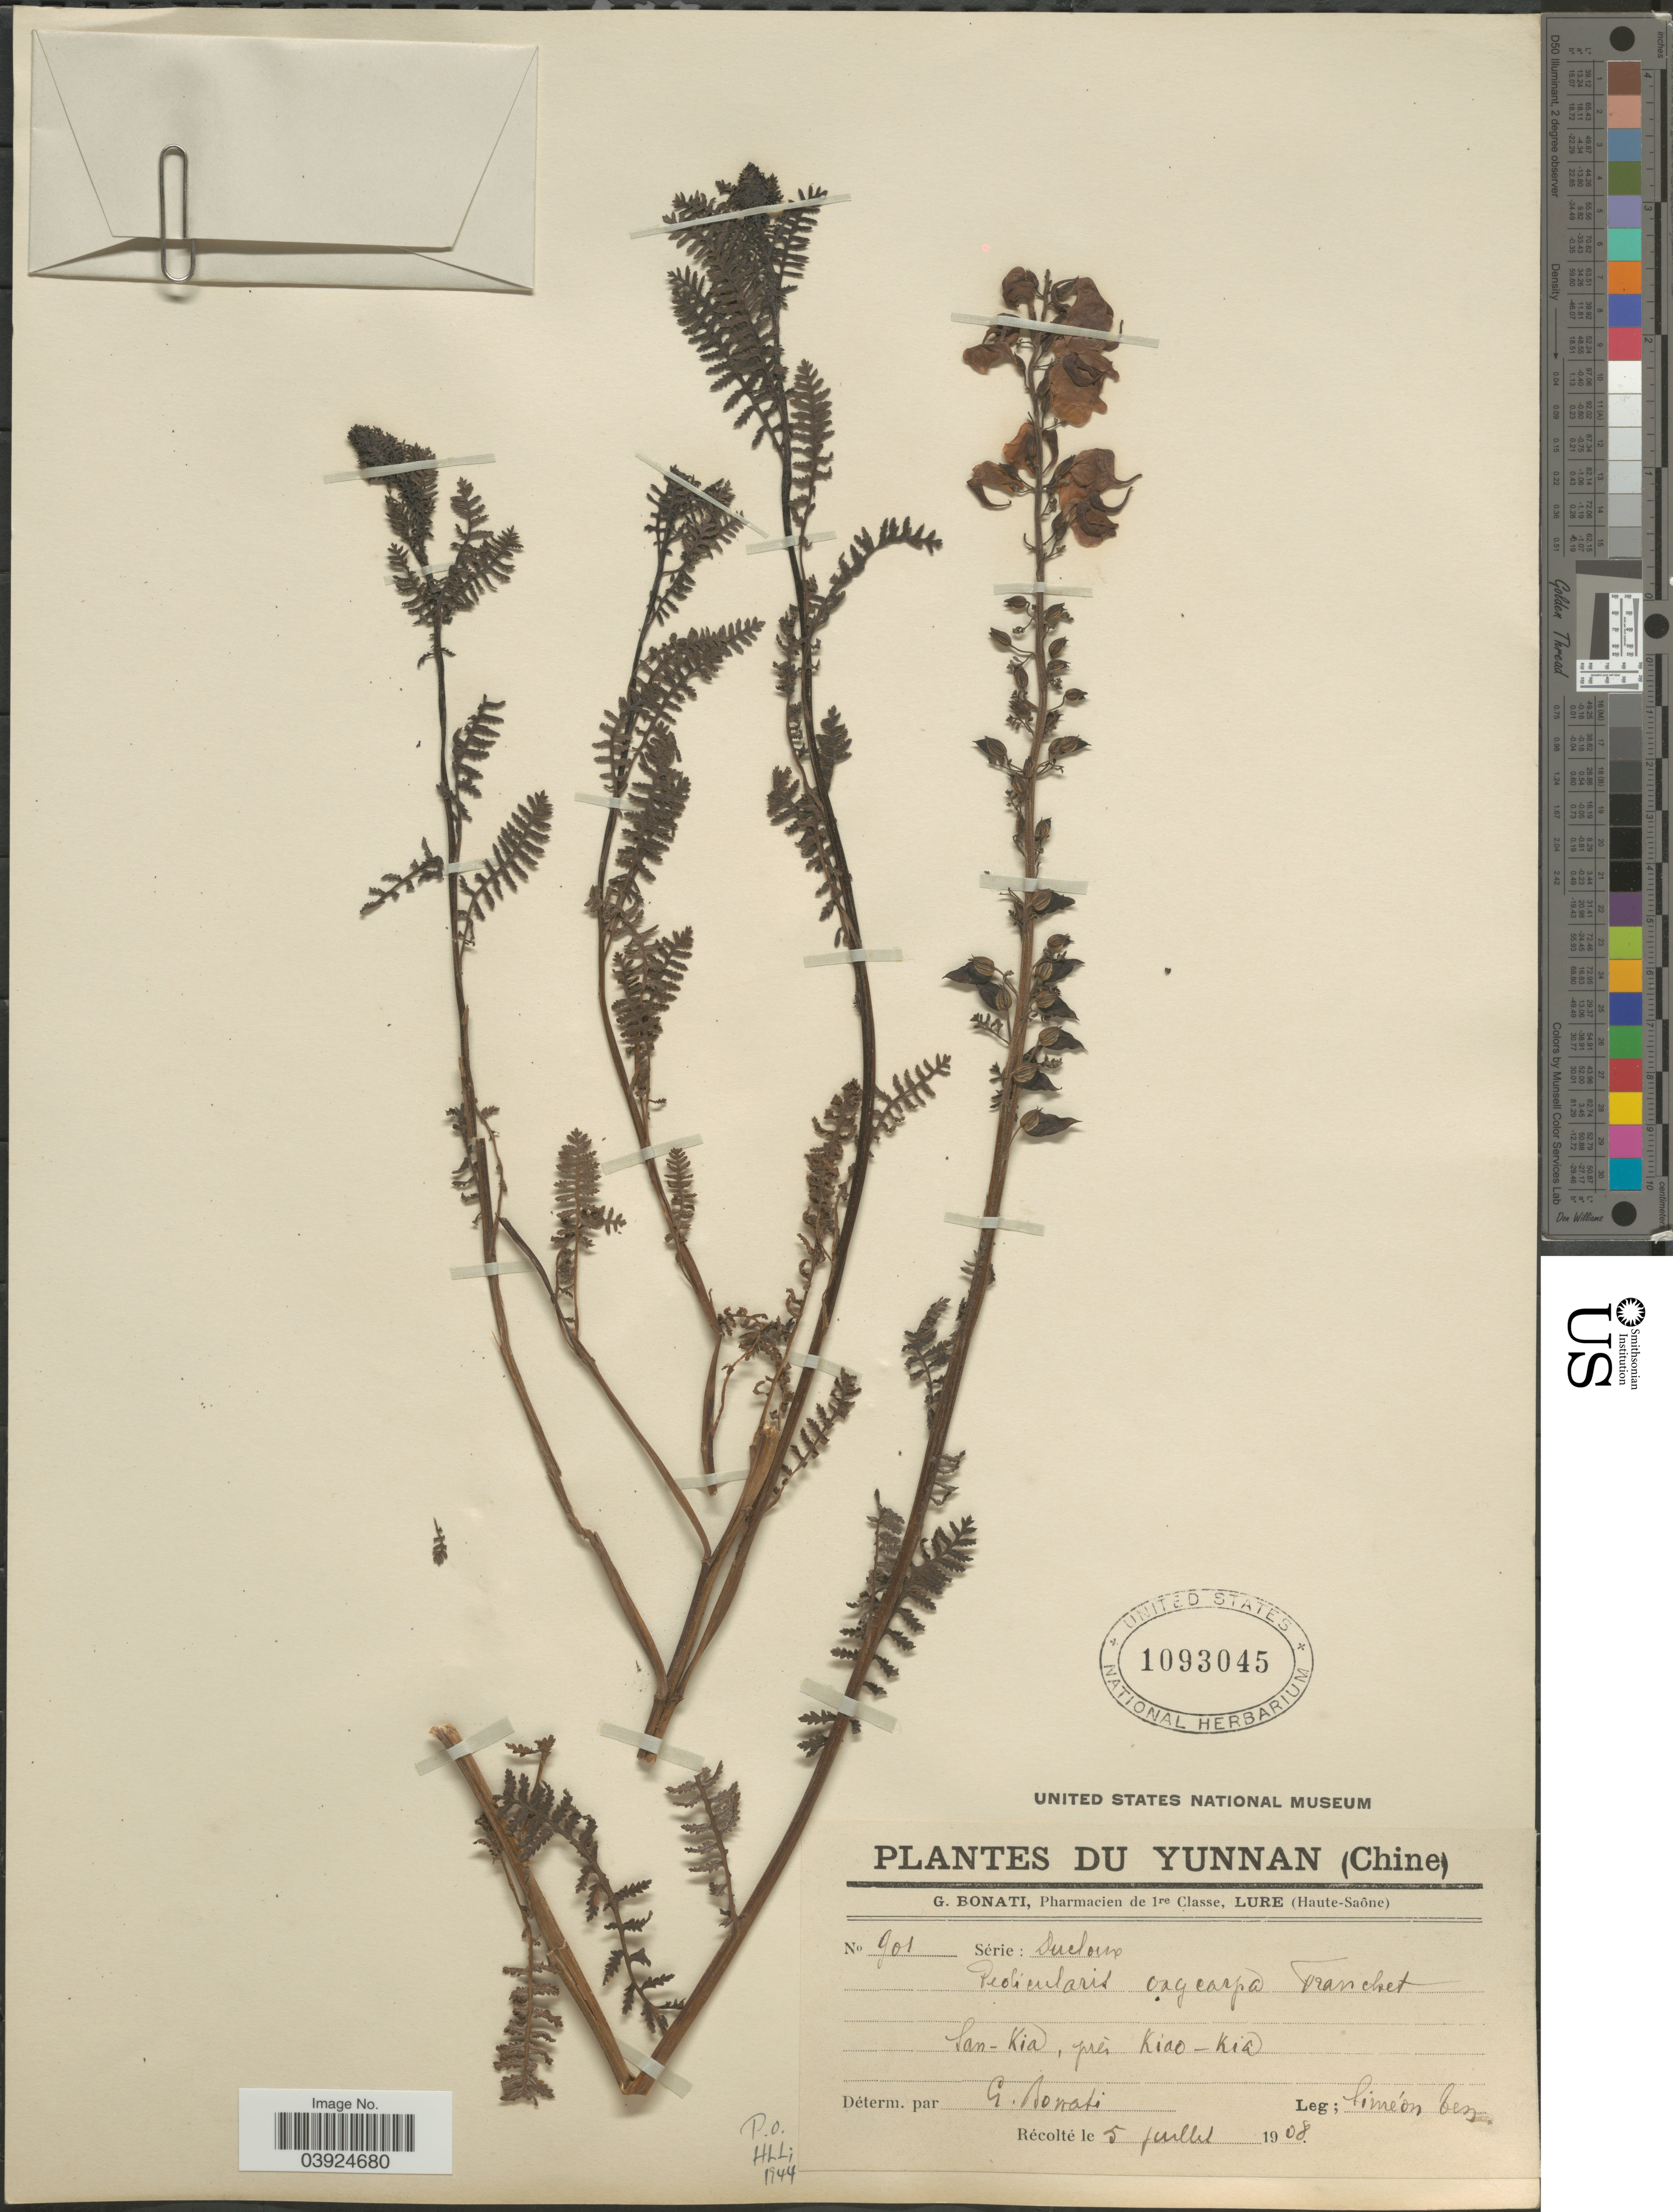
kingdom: Plantae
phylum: Tracheophyta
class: Magnoliopsida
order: Lamiales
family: Orobanchaceae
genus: Pedicularis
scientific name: Pedicularis oxycarpa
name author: Franch. ex Maxim.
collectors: G. Bonati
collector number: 901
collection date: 1908-07-05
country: China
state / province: Yunnan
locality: San-Kia, près Kiao-Kia.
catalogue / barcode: US 1093045